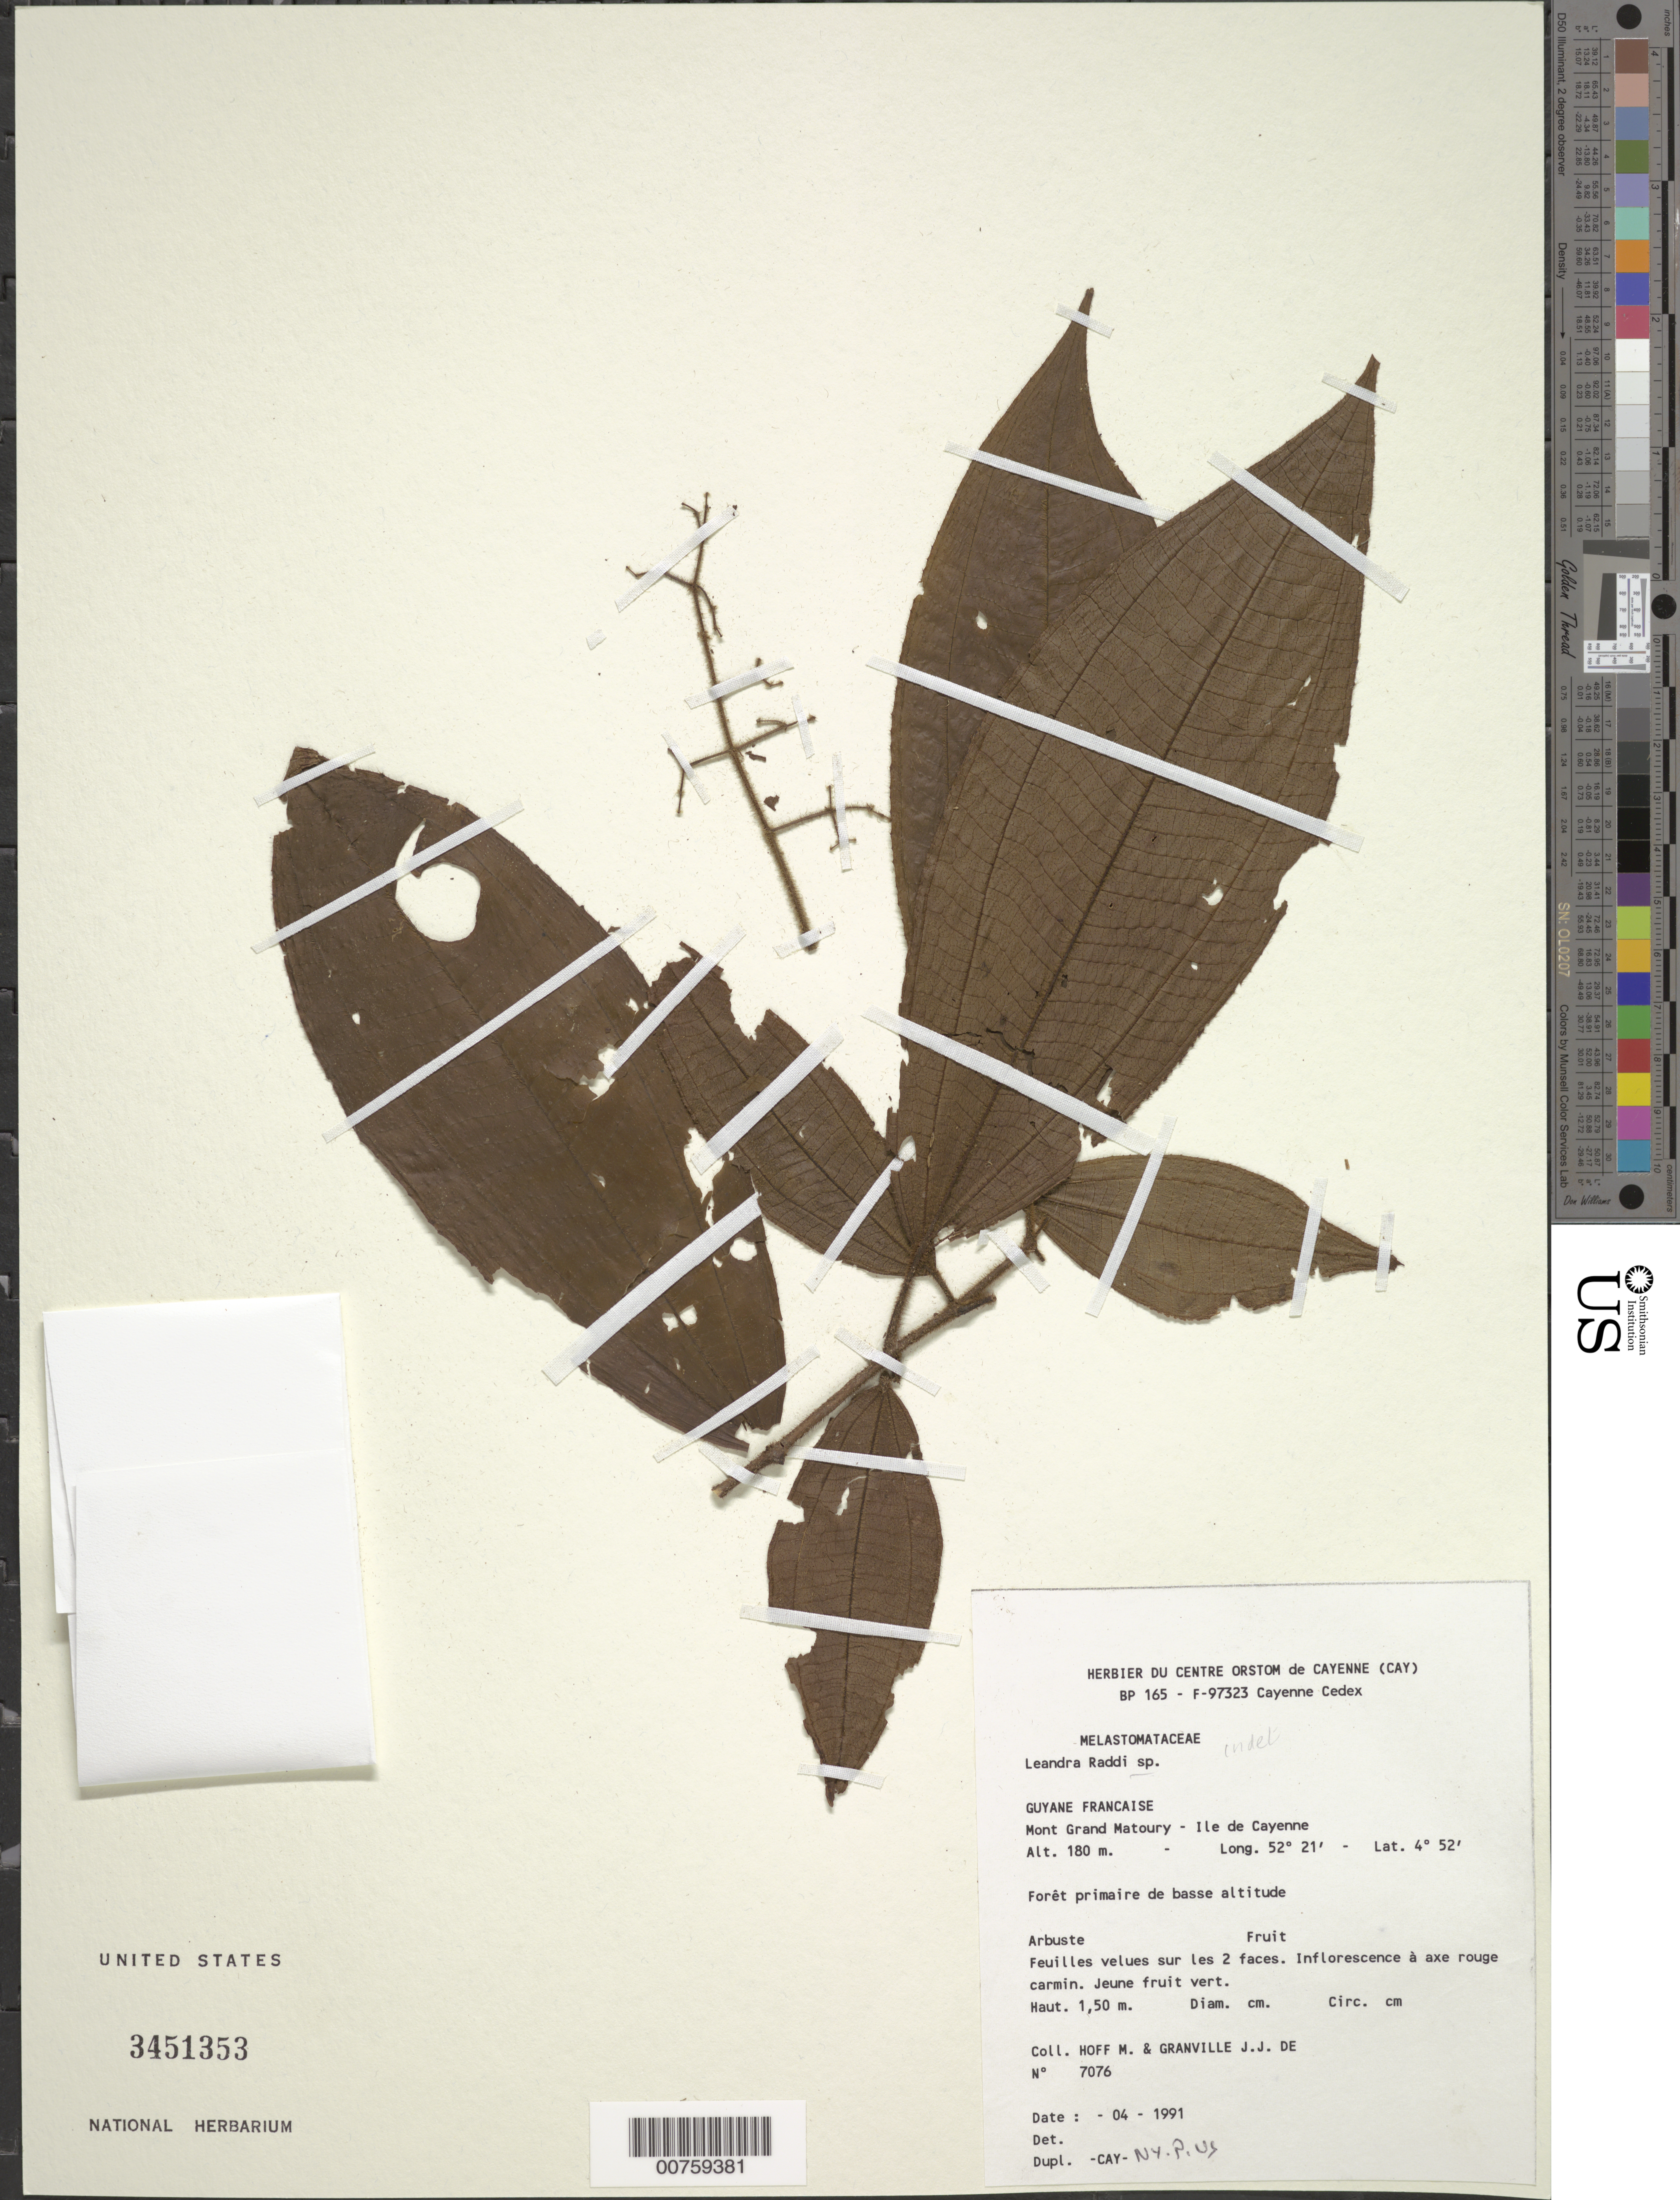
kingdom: Plantae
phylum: Tracheophyta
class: Magnoliopsida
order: Myrtales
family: Melastomataceae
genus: Leandra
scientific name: Leandra sp.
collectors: M. Hoff & J.-J. de Granville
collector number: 7076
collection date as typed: Apr-91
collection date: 1991-04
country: French Guiana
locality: Mont Grand Matoury, Ile de Cayenne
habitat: Low primary forest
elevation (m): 180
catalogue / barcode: US 3451353